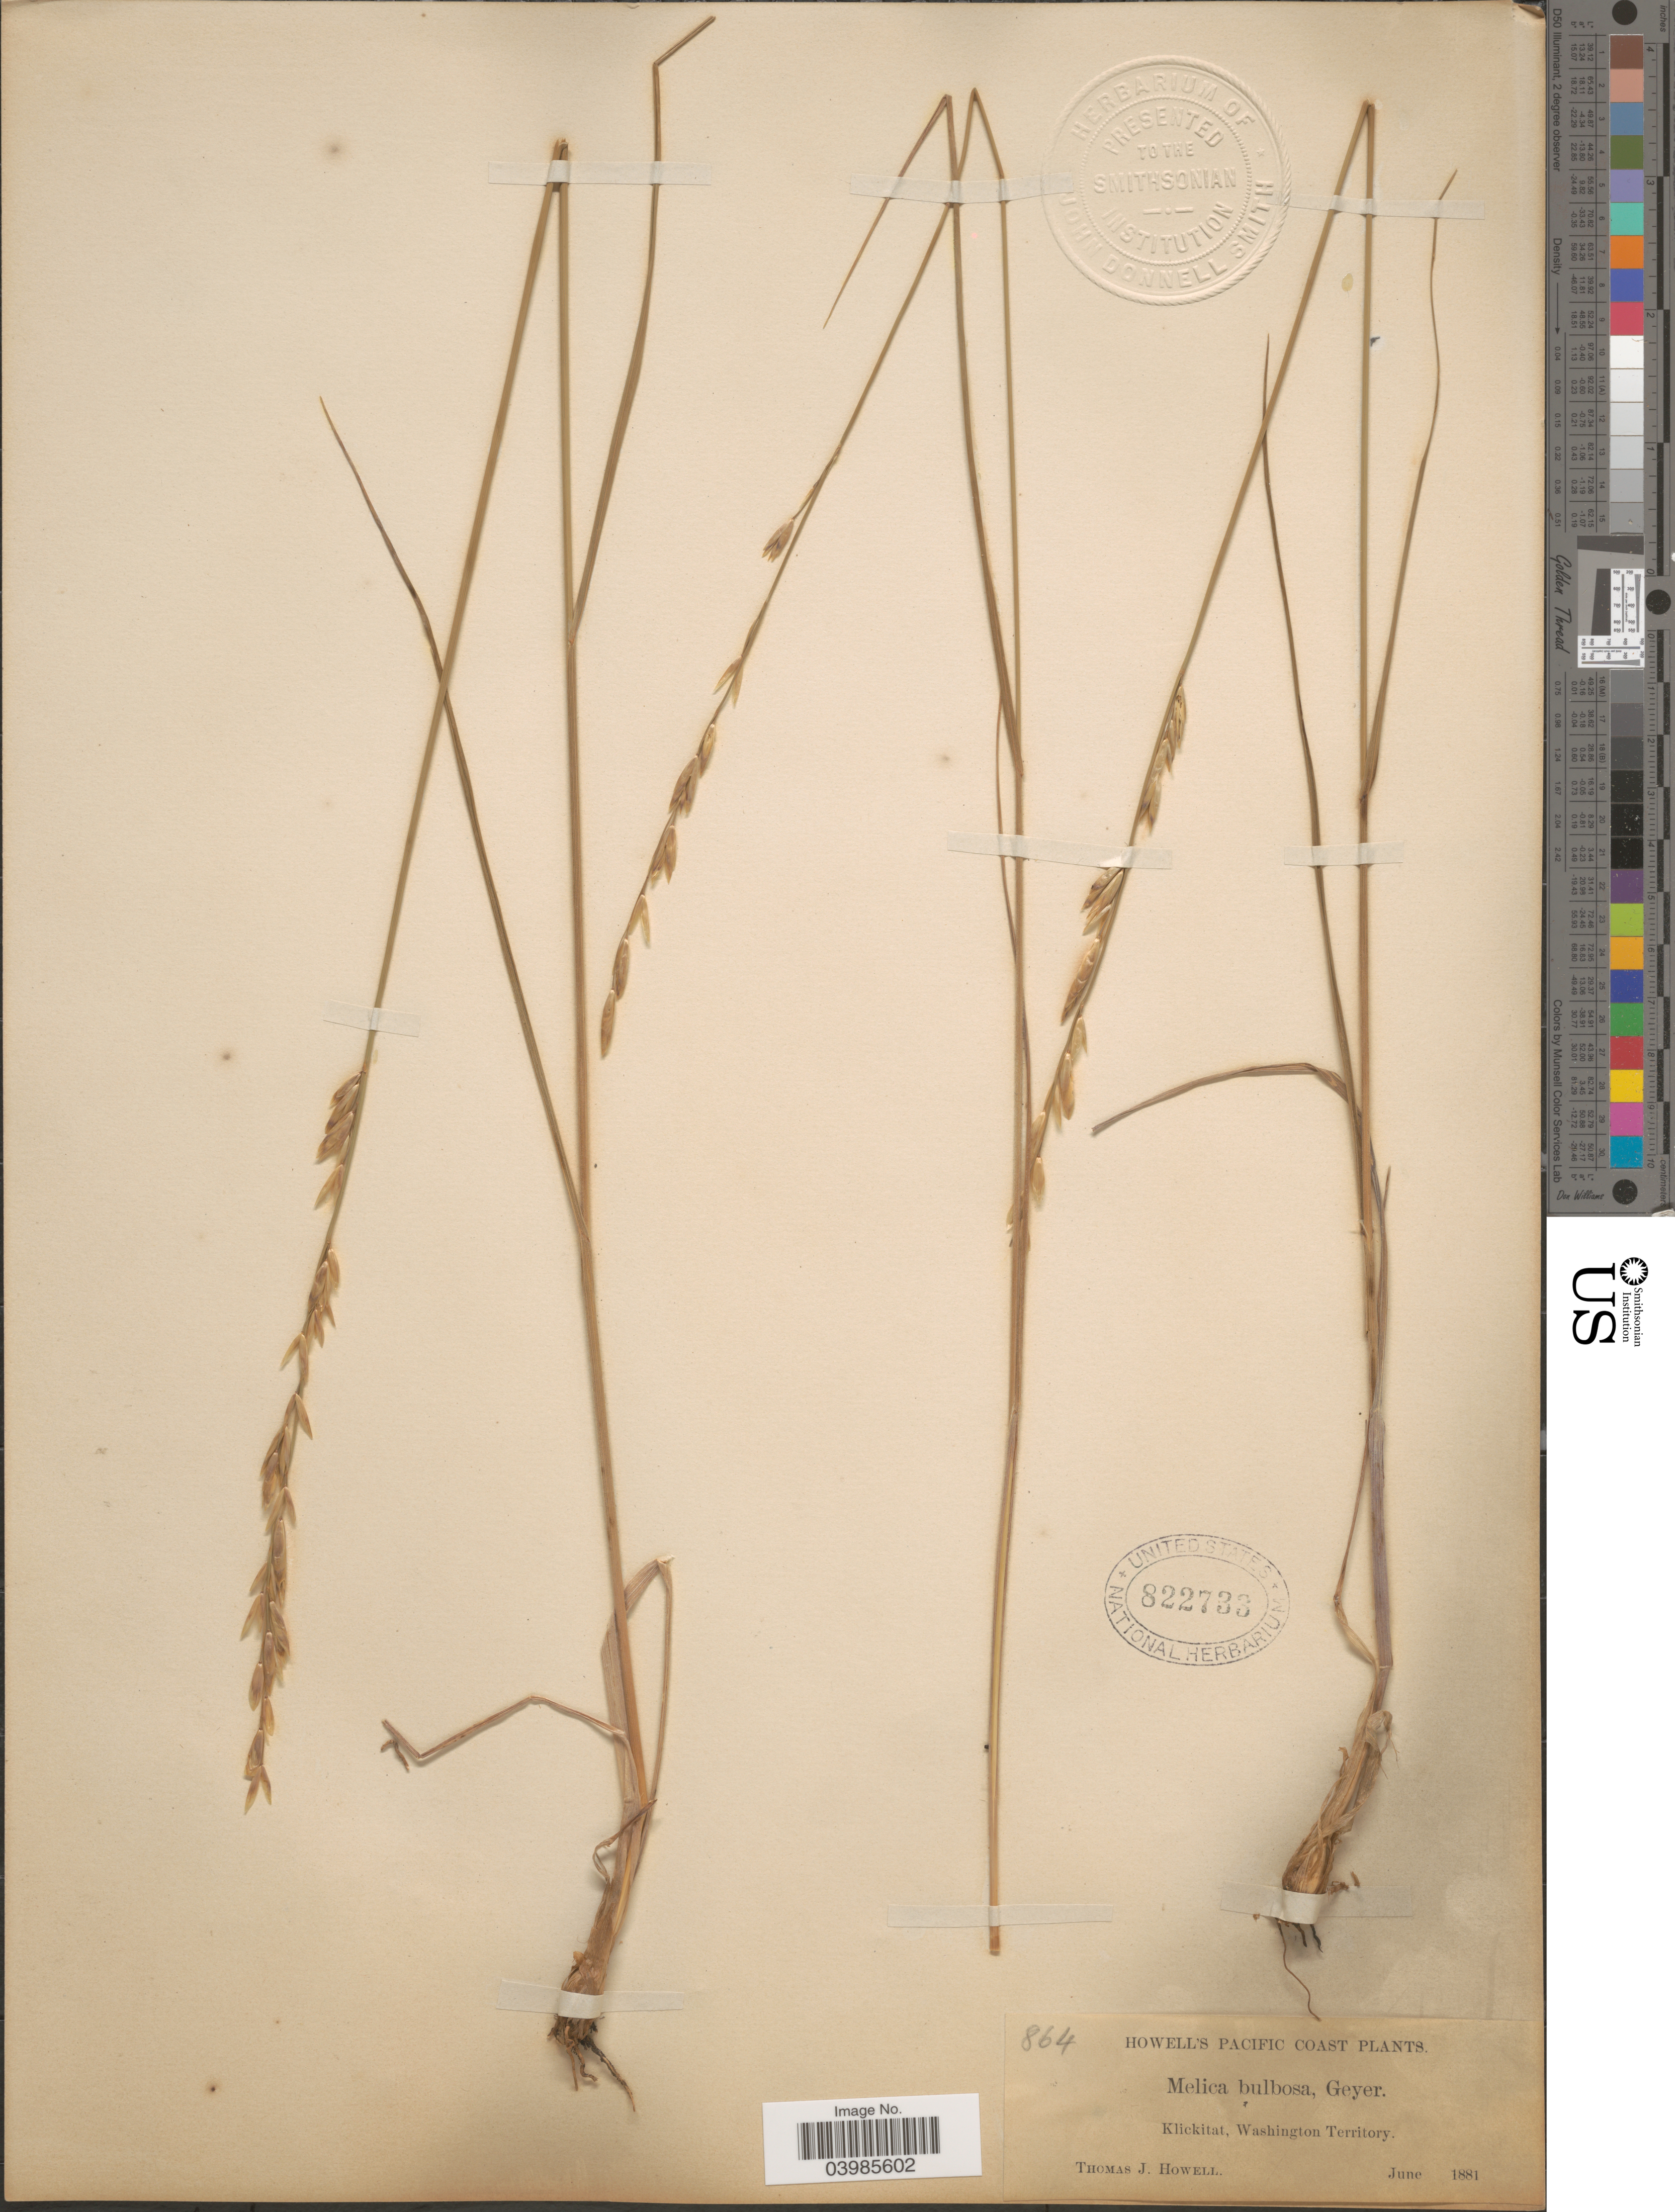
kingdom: Plantae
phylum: Tracheophyta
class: Liliopsida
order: Poales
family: Poaceae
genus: Melica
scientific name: Melica bulbosa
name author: Geyer ex Porter & J.M. Coult.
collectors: T. J. Howell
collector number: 864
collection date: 1881-06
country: United States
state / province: Washington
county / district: Klickitat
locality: Pacific Coast. Klickitat, Washington Territory.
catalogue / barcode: US 822733